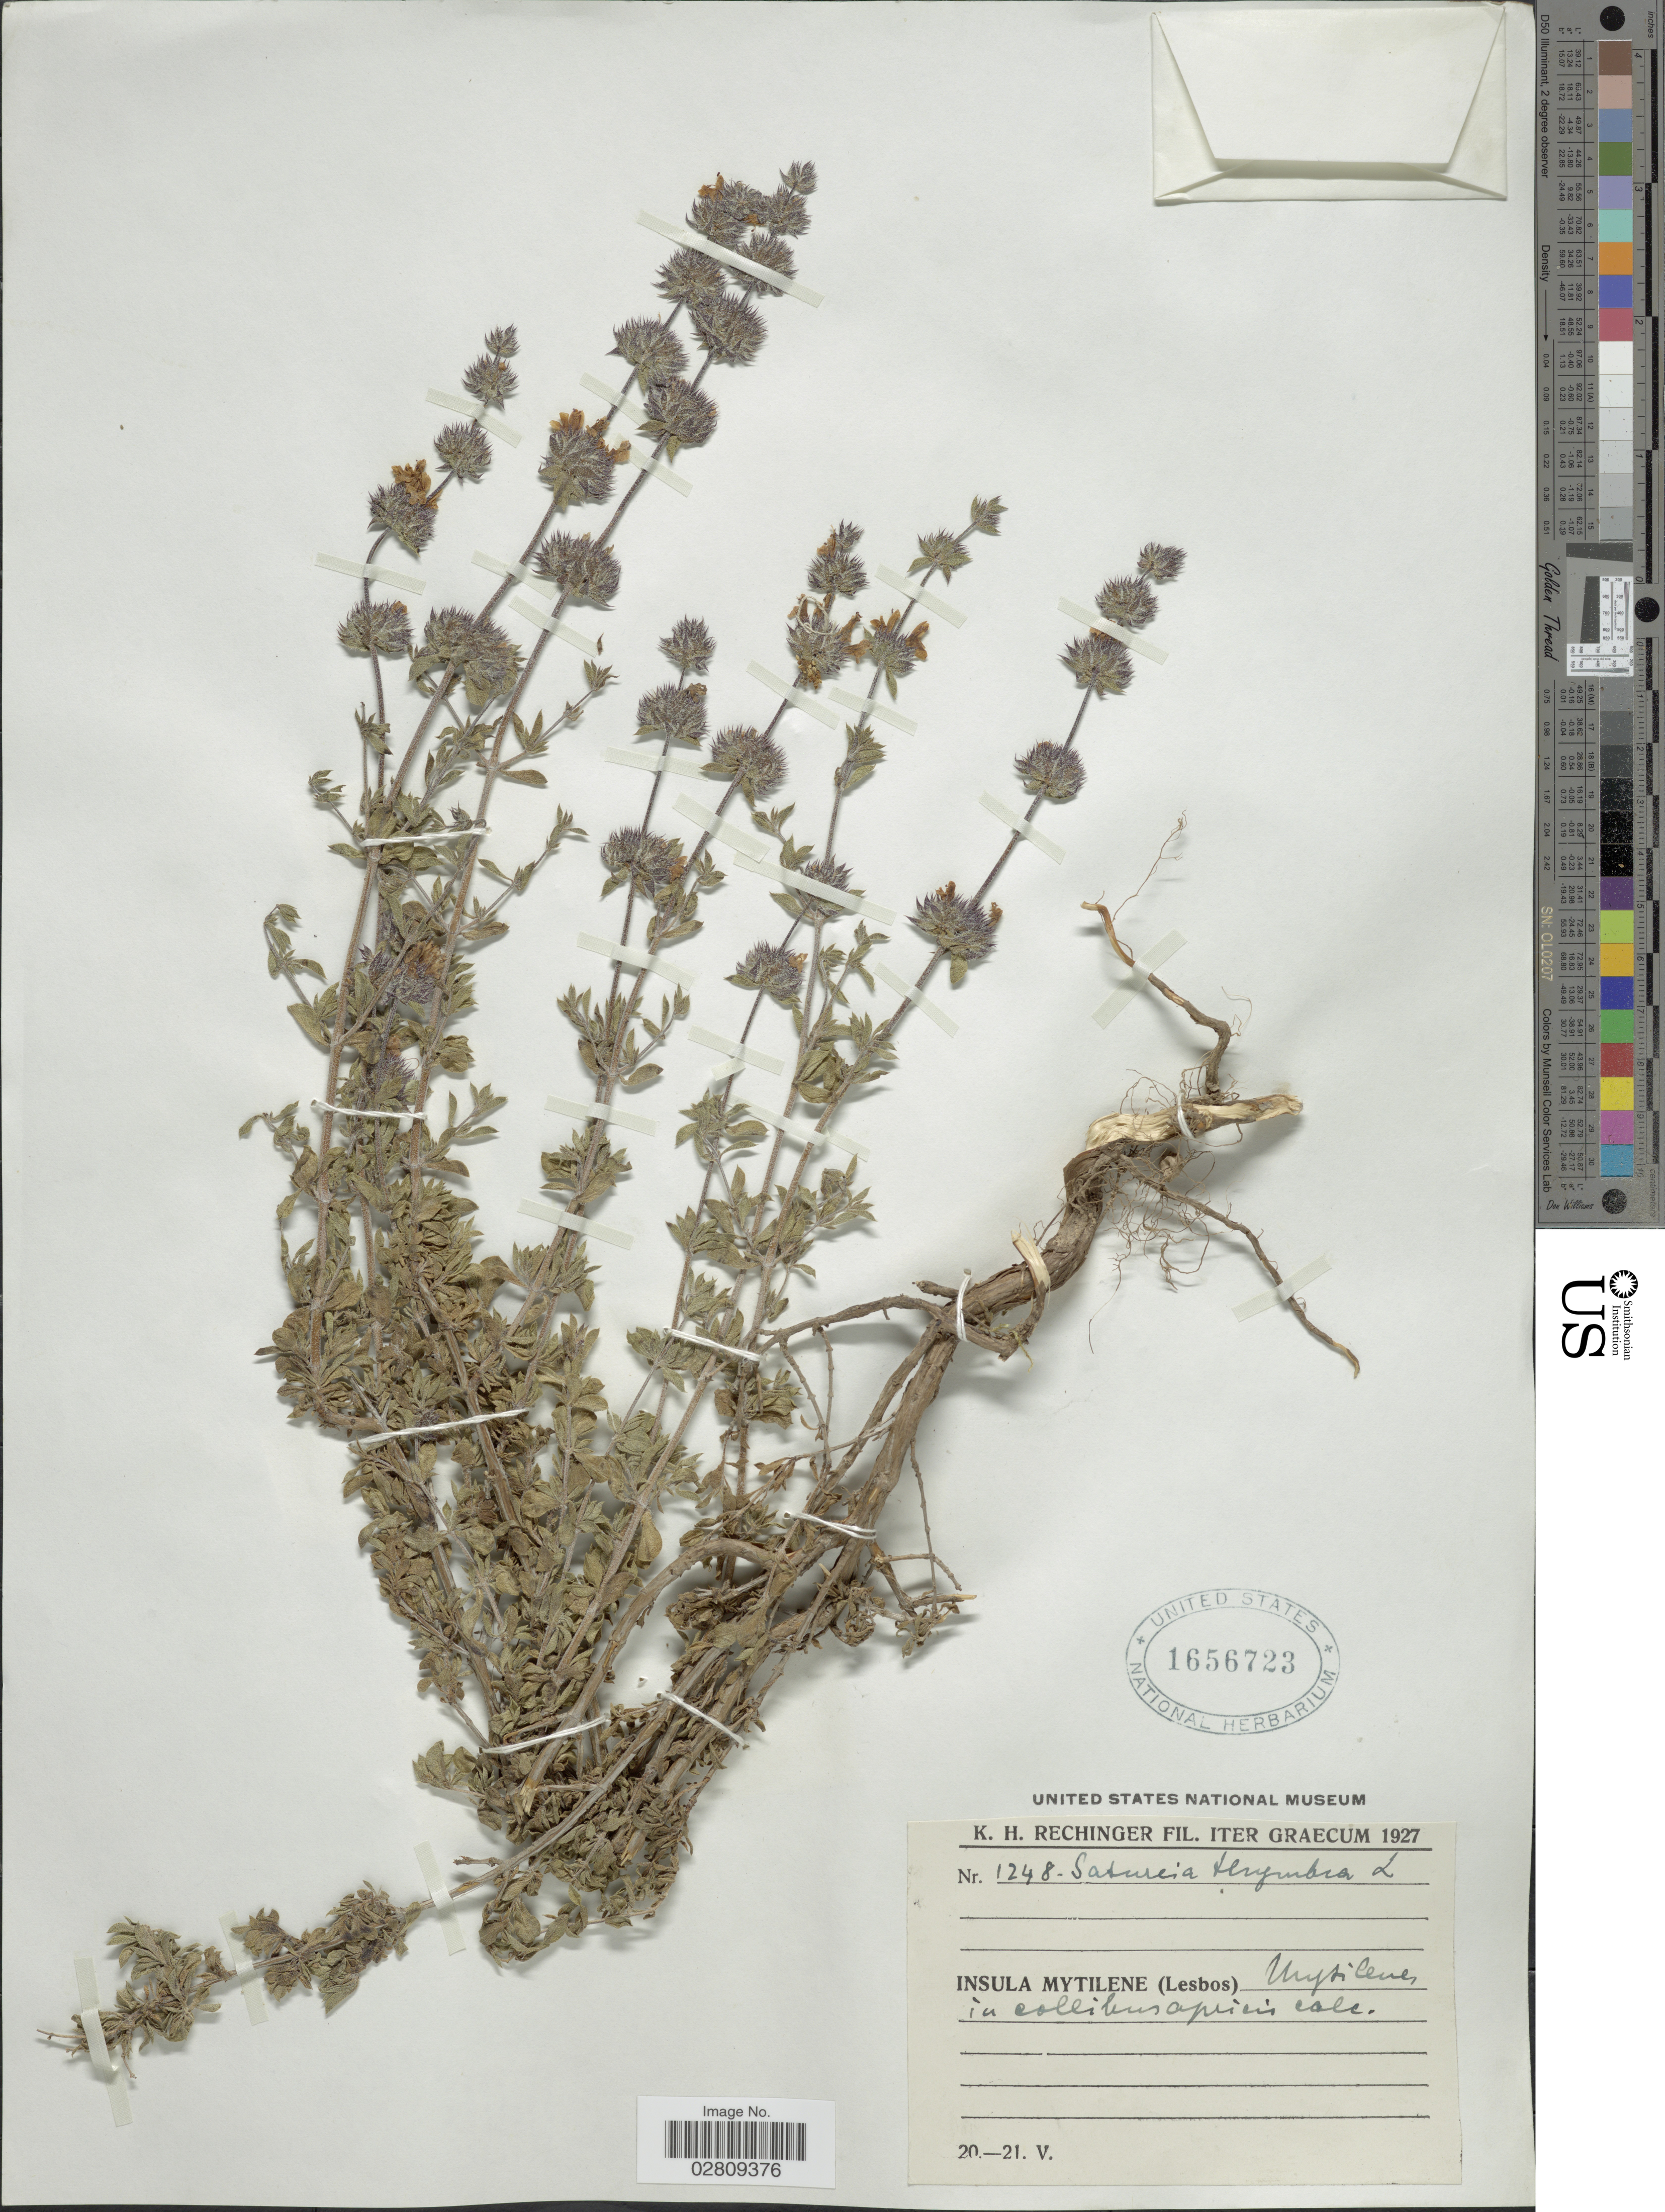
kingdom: Plantae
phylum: Tracheophyta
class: Magnoliopsida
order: Lamiales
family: Lamiaceae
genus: Satureja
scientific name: Satureja thymbra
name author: L.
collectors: K. H. Rechinger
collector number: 1248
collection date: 1927-05-20/1927-05-21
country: Greece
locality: Iter Graecum. Insula Mytilene (Lesbos) Mytilene in collibus apricis calc.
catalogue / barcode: US 1656723